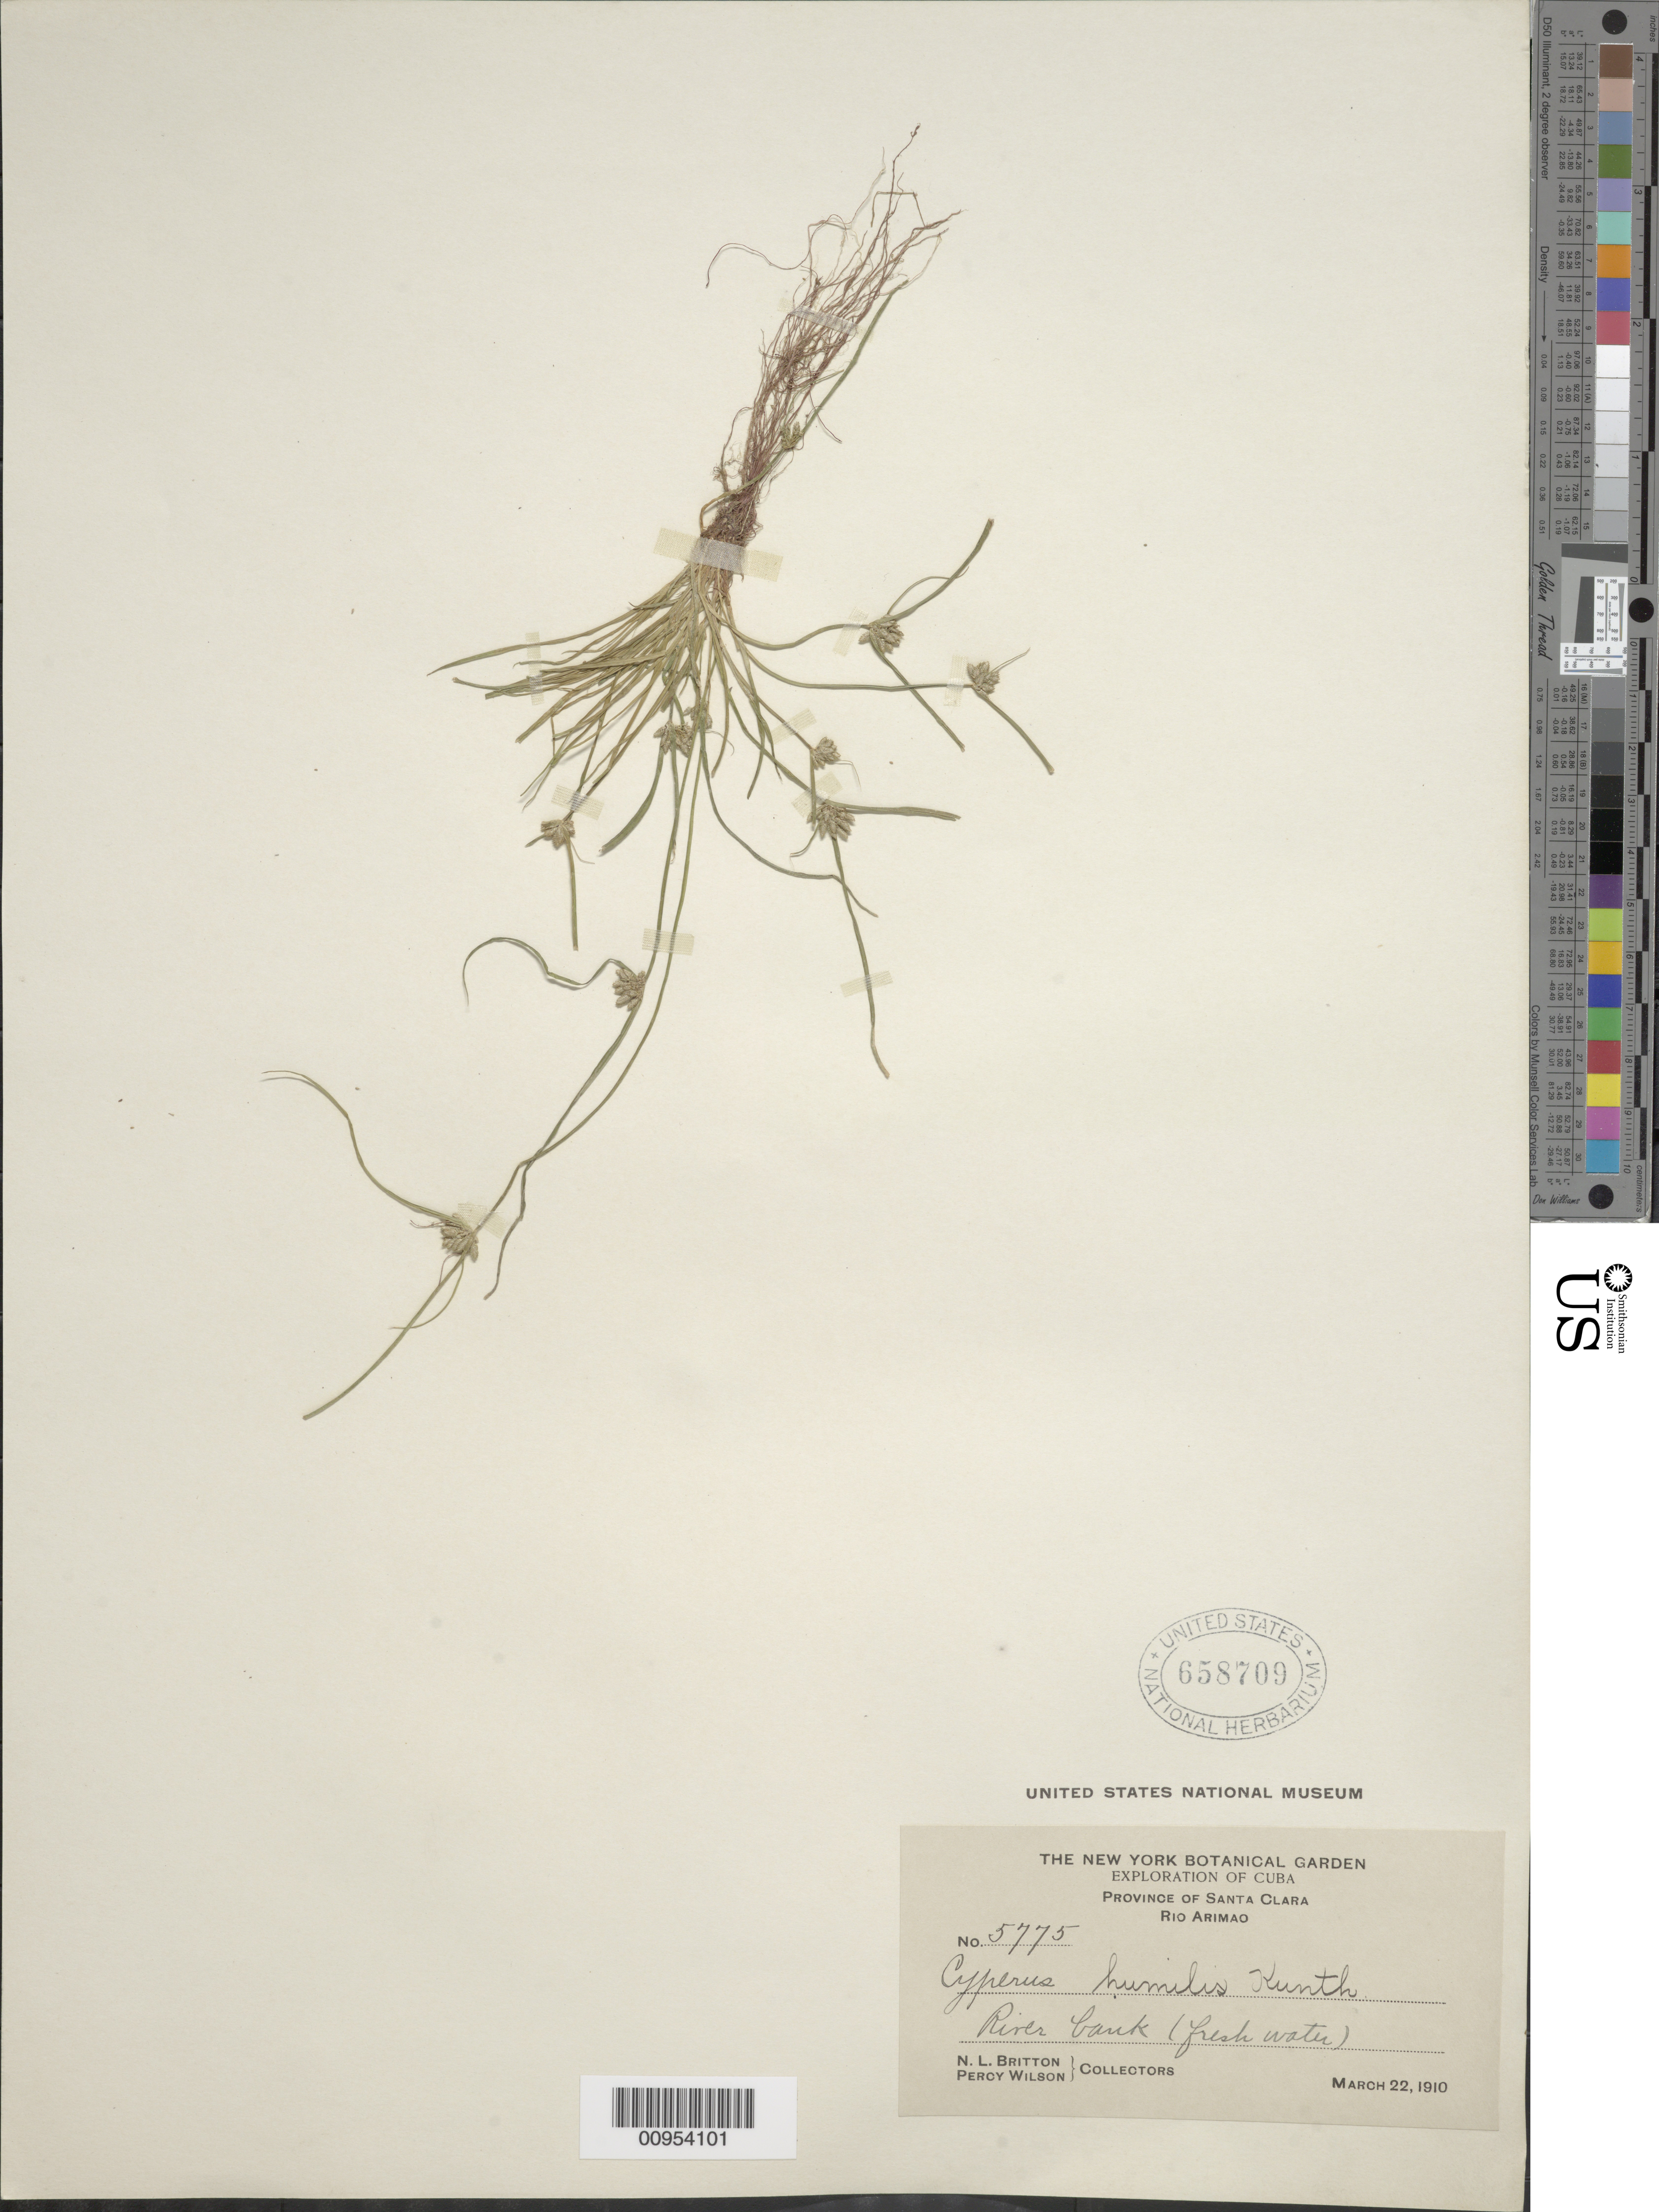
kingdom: Plantae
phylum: Tracheophyta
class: Liliopsida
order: Poales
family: Cyperaceae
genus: Cyperus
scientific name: Cyperus humilis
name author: Kunth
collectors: N. Britton & P. Wilson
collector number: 5775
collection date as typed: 22 Mar 1910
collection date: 1910-03-22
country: Cuba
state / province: Las Villas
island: Cuba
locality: Rio Arimao, river bank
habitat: River bank (fresh water)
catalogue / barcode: US 658709